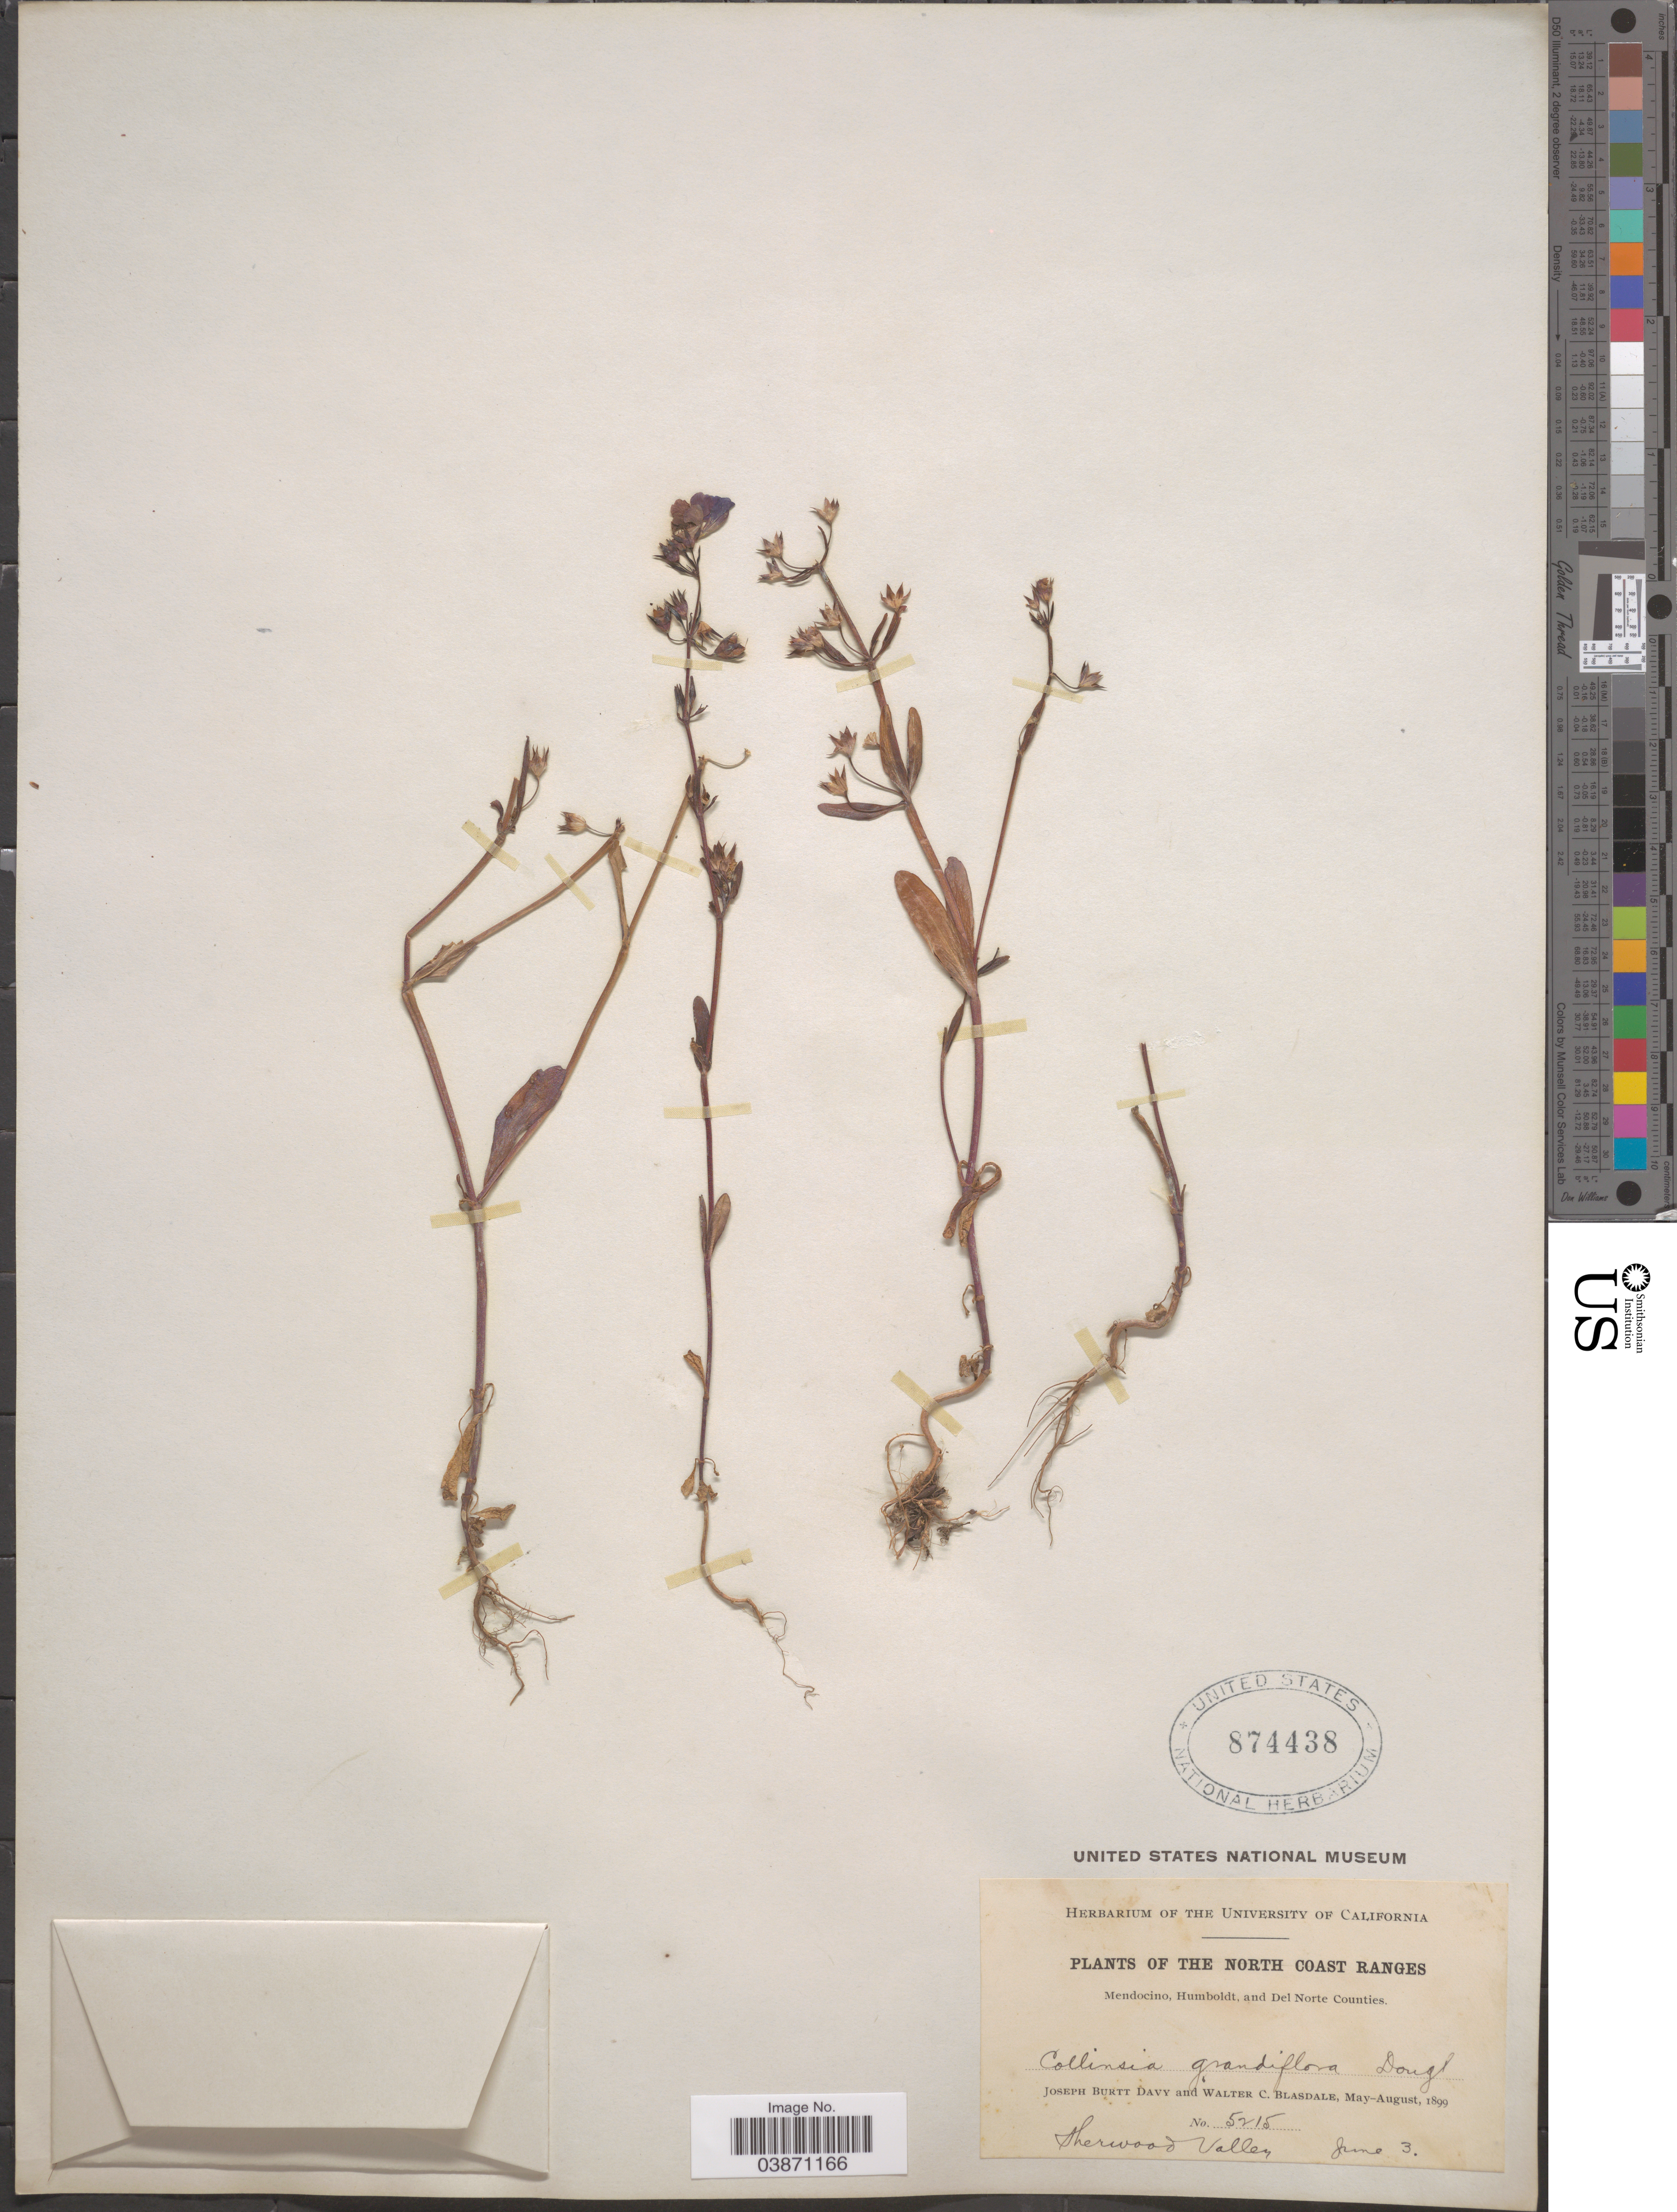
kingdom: Plantae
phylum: Tracheophyta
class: Magnoliopsida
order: Lamiales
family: Plantaginaceae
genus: Collinsia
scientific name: Collinsia grandiflora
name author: Lindl.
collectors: J. Burtt Davy & W. Blasdale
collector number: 5215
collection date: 1899-06-03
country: United States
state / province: California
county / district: Mendocino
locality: The North Coast Ranges. Mendocino, Humboldt, and Del Norte Counties. Sherwood Valley.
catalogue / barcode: US 874438